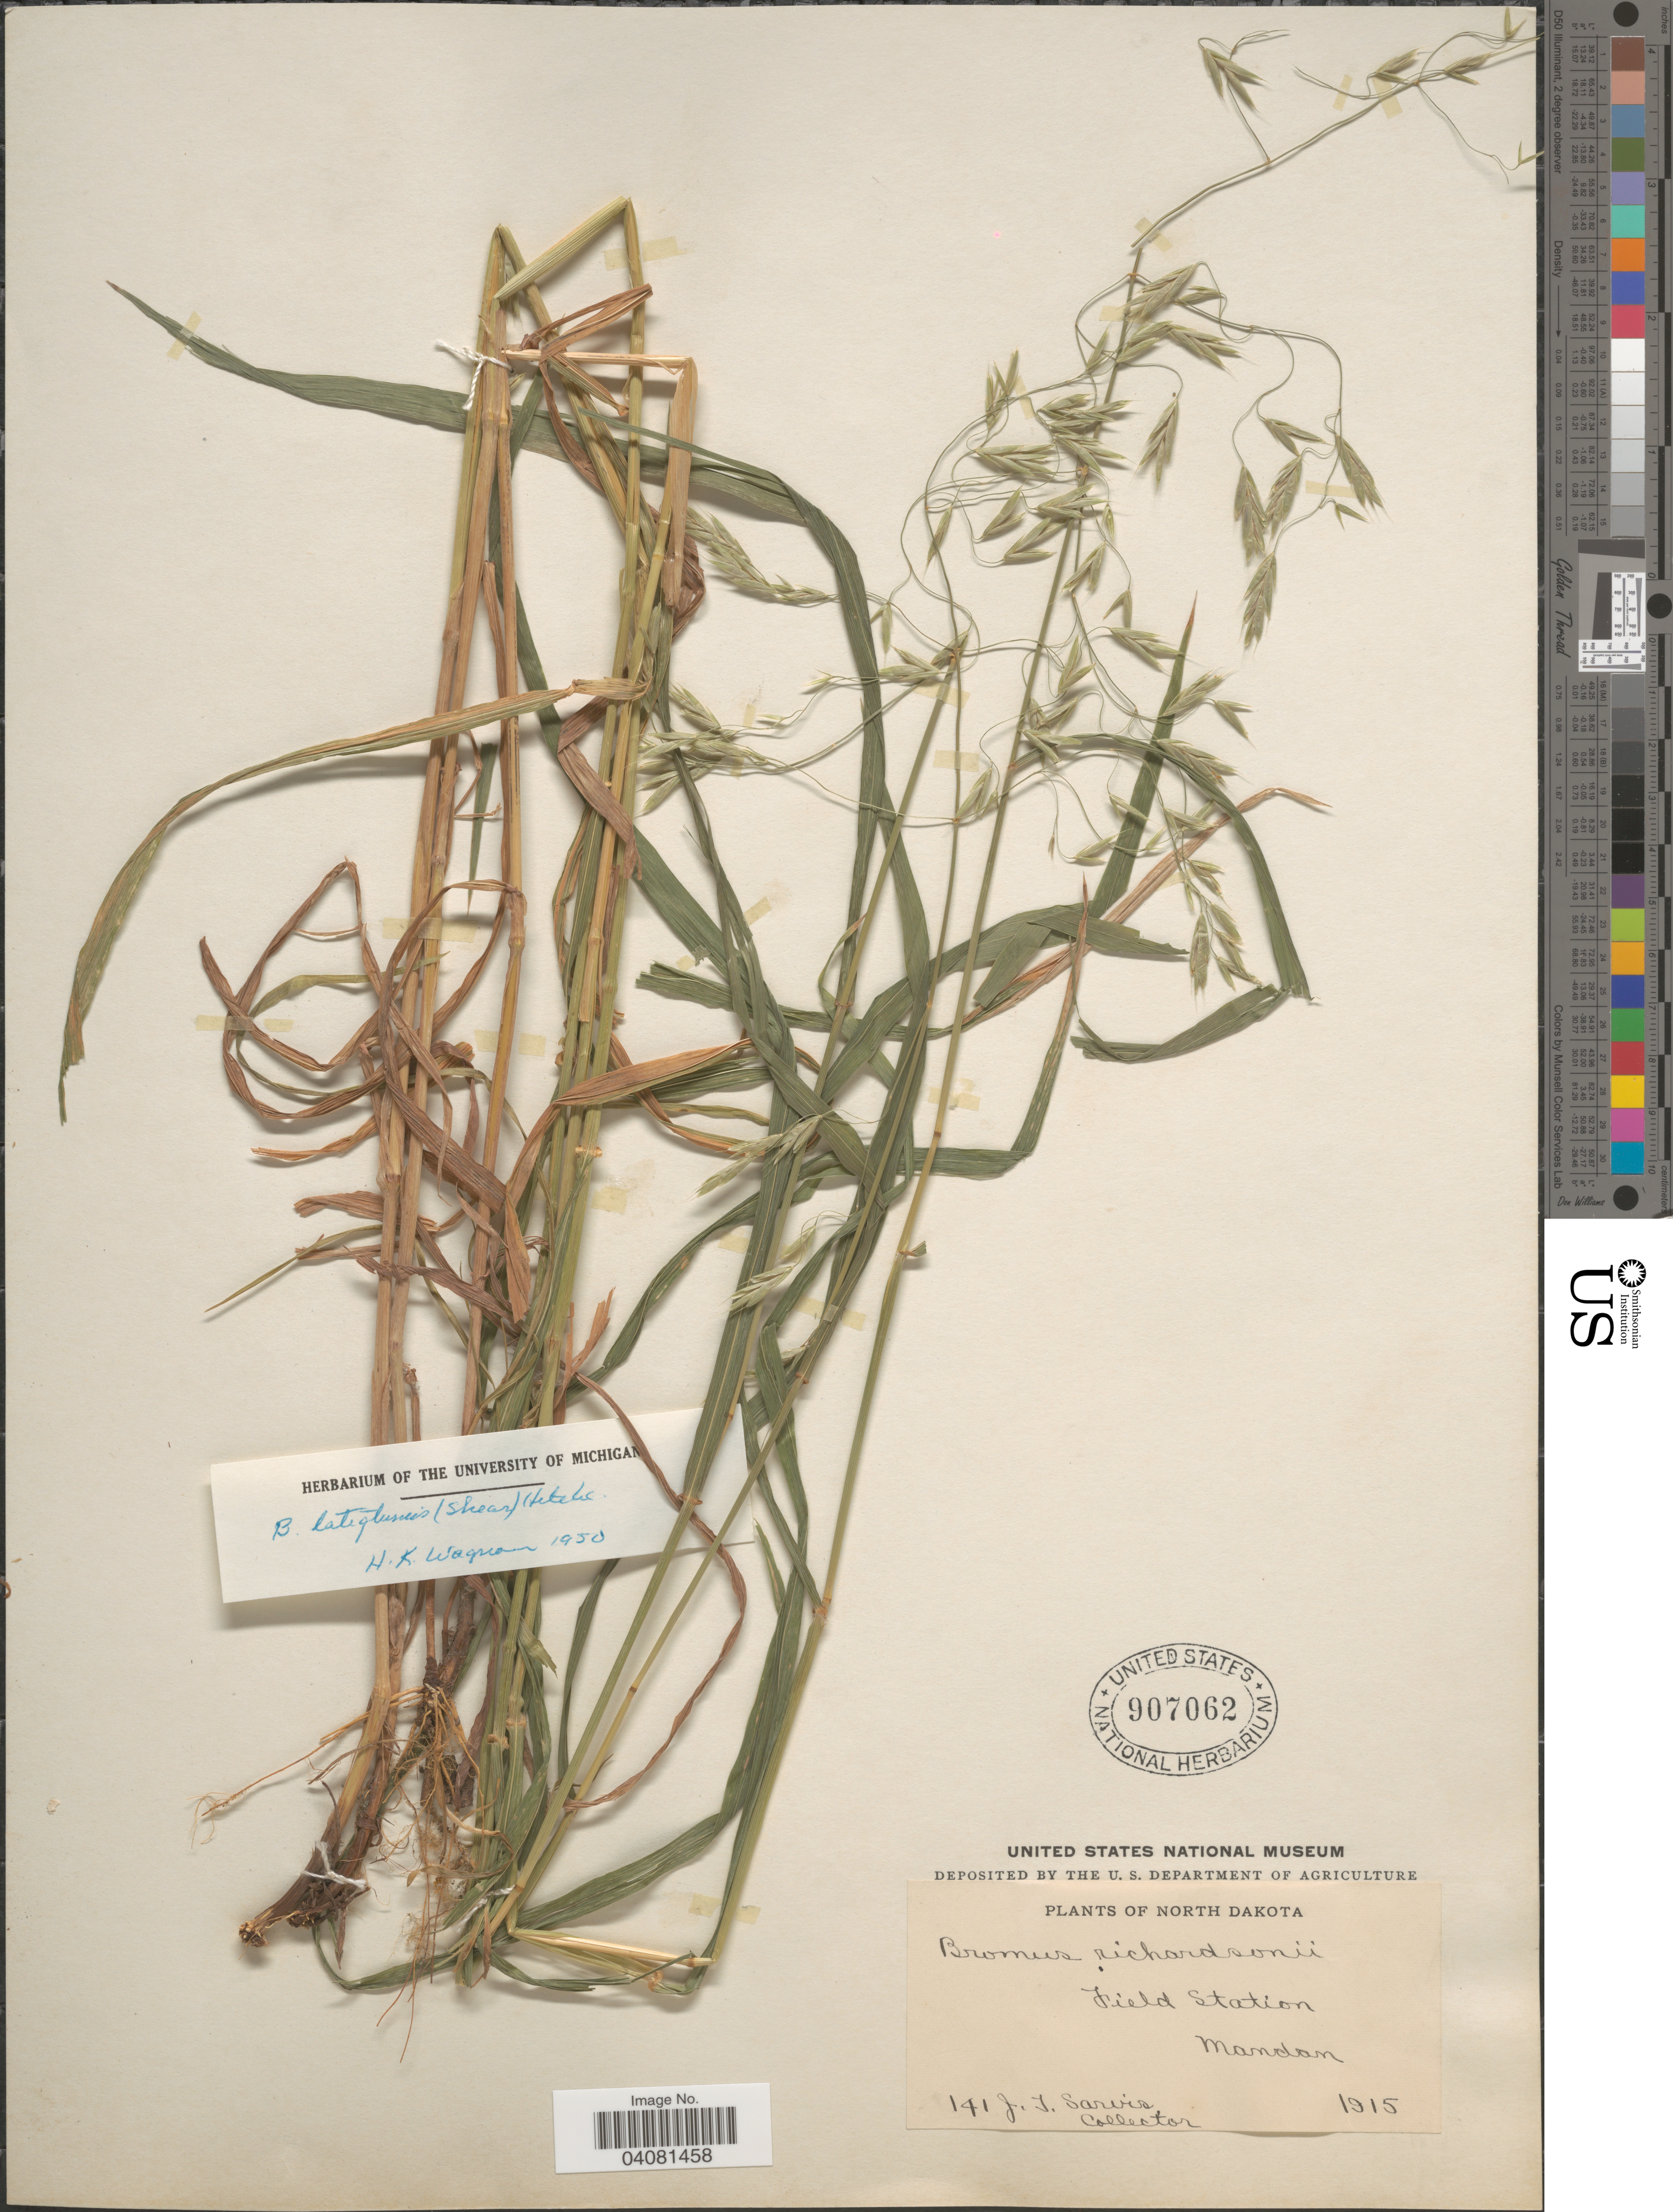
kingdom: Plantae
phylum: Tracheophyta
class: Liliopsida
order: Poales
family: Poaceae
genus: Bromus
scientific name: Bromus ciliatus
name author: L.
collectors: J. Sarvis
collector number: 141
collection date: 1915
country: United States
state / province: North Dakota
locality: Field Station. Mandan.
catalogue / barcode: US 907062